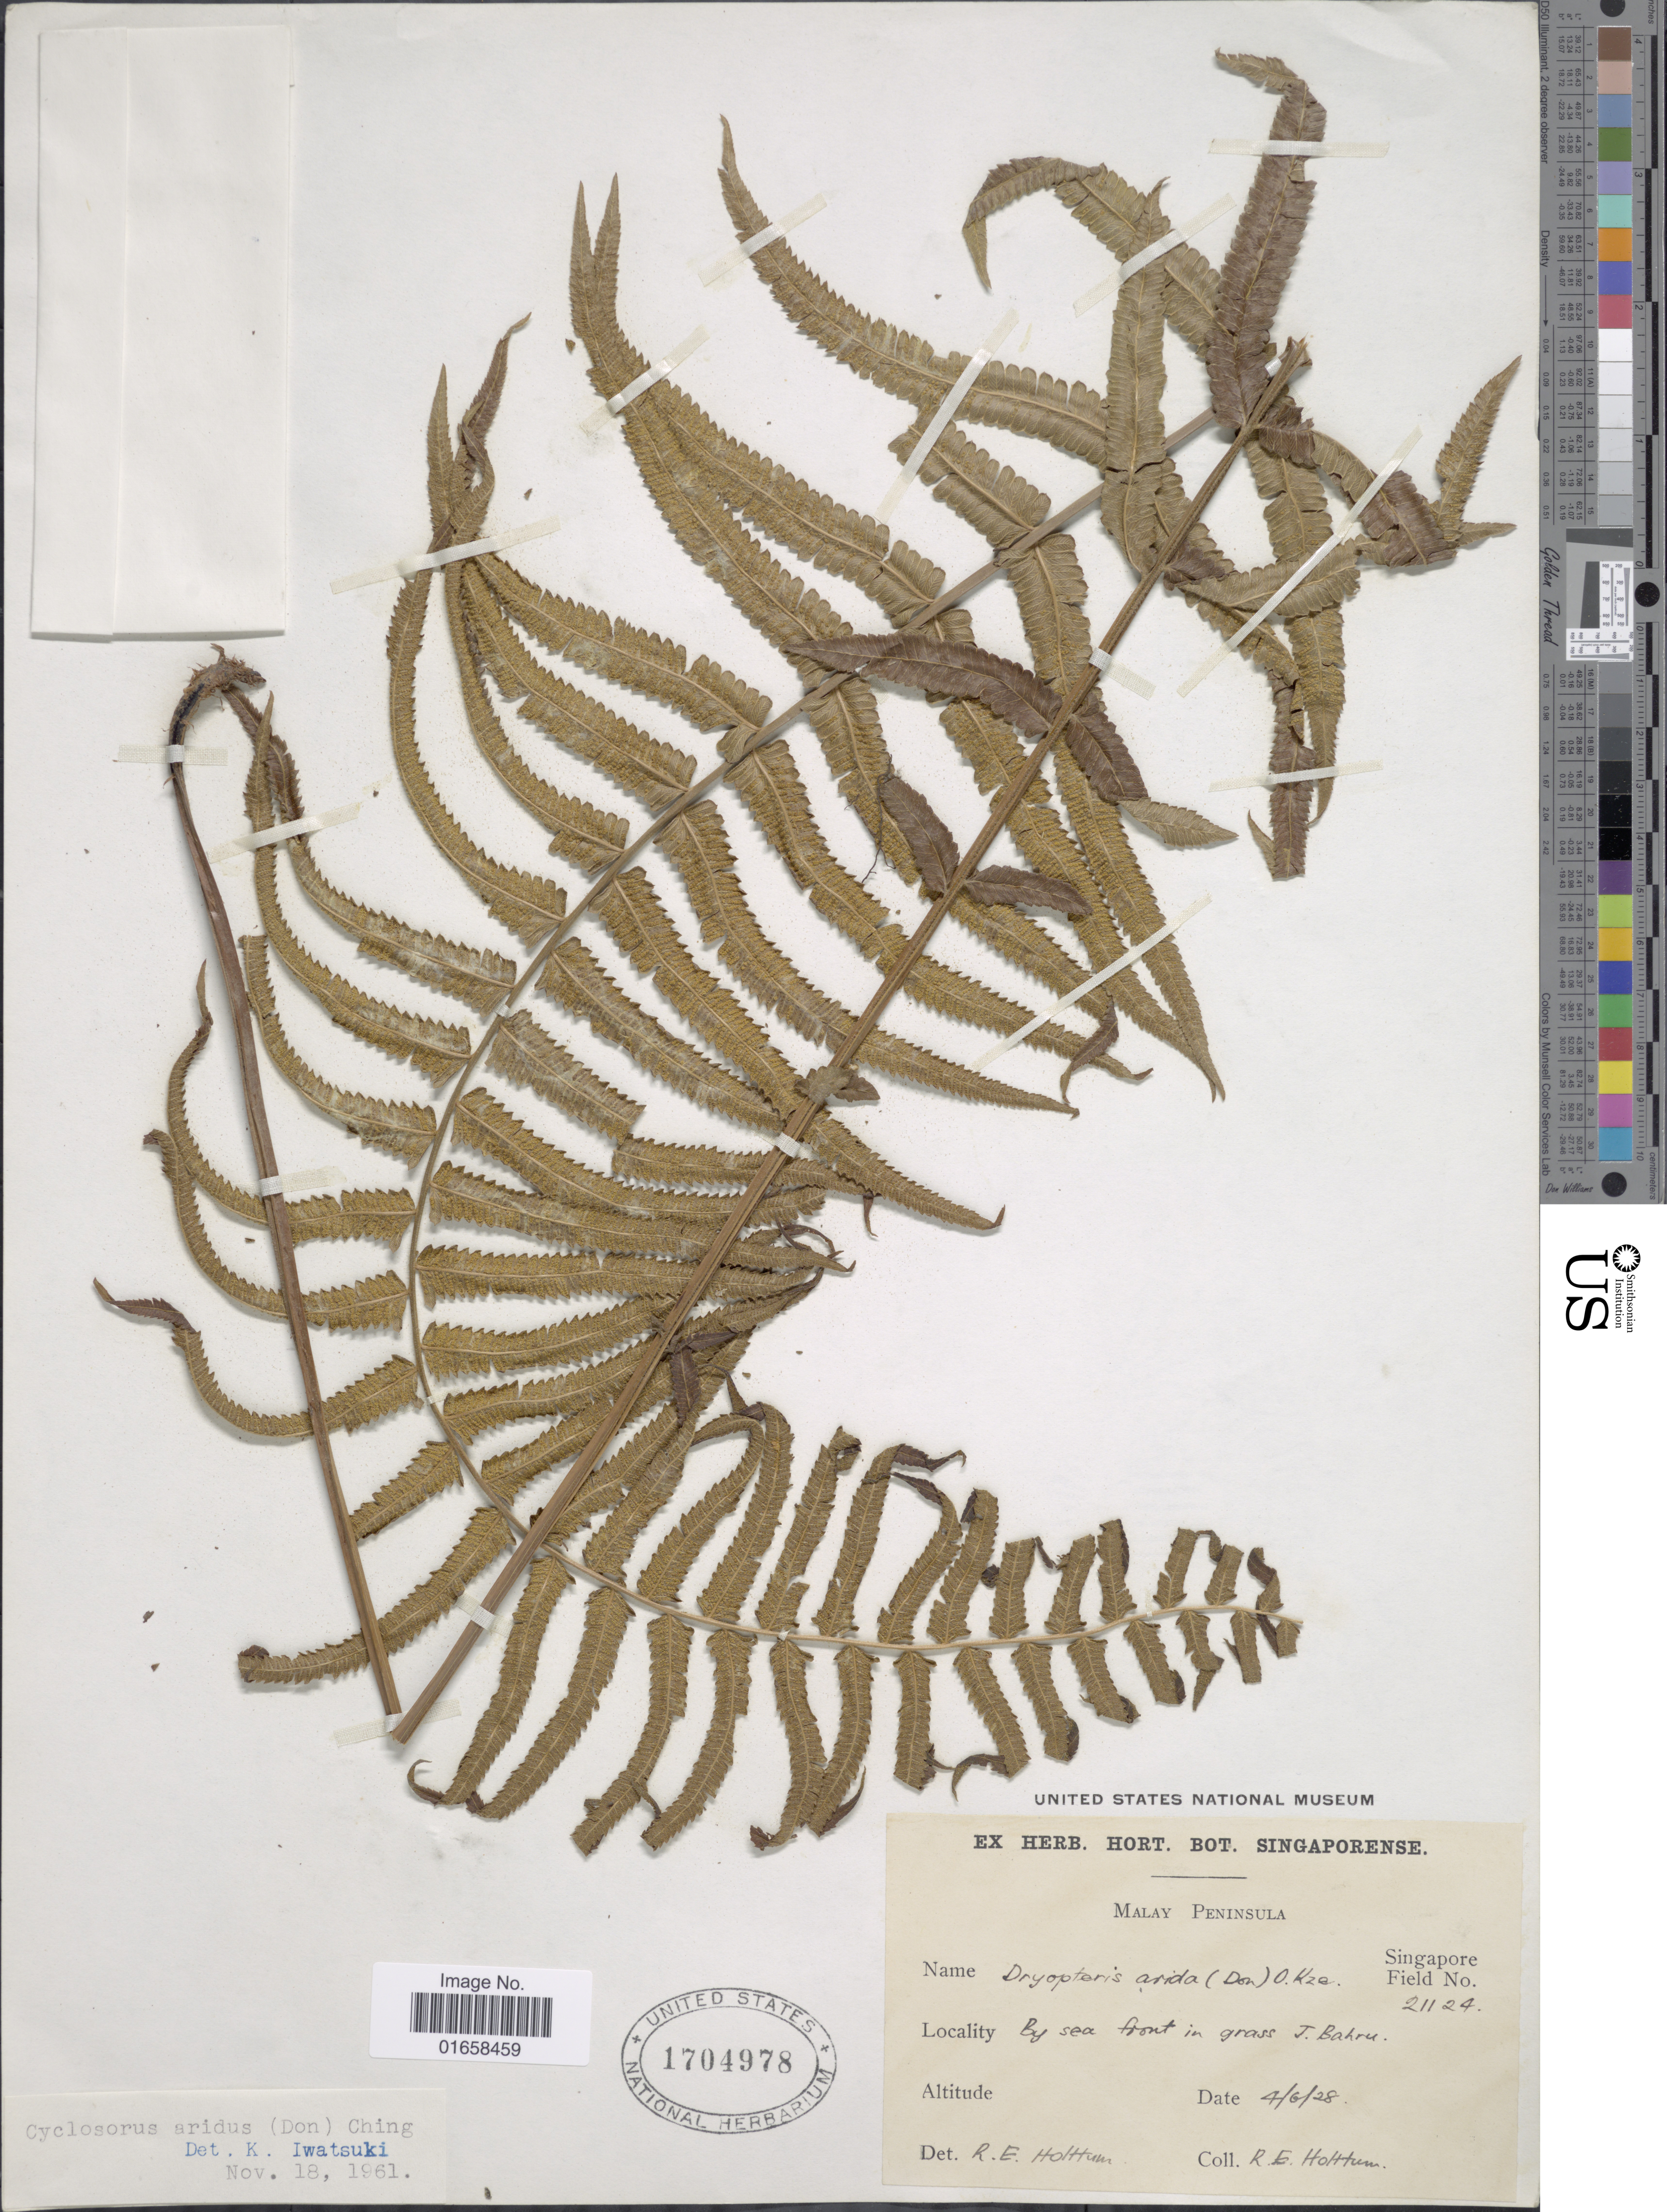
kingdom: Plantae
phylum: Tracheophyta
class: Polypodiopsida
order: Polypodiales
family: Thelypteridaceae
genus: Christella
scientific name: Christella arida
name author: (D. Don) Holttum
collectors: R. E. Holttum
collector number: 21124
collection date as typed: Transcribed d/m/y: 4/6/28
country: Malaysia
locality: Malay Peninsula. By sea front in grass T. Bahru. [interpreted]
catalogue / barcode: US 1704978